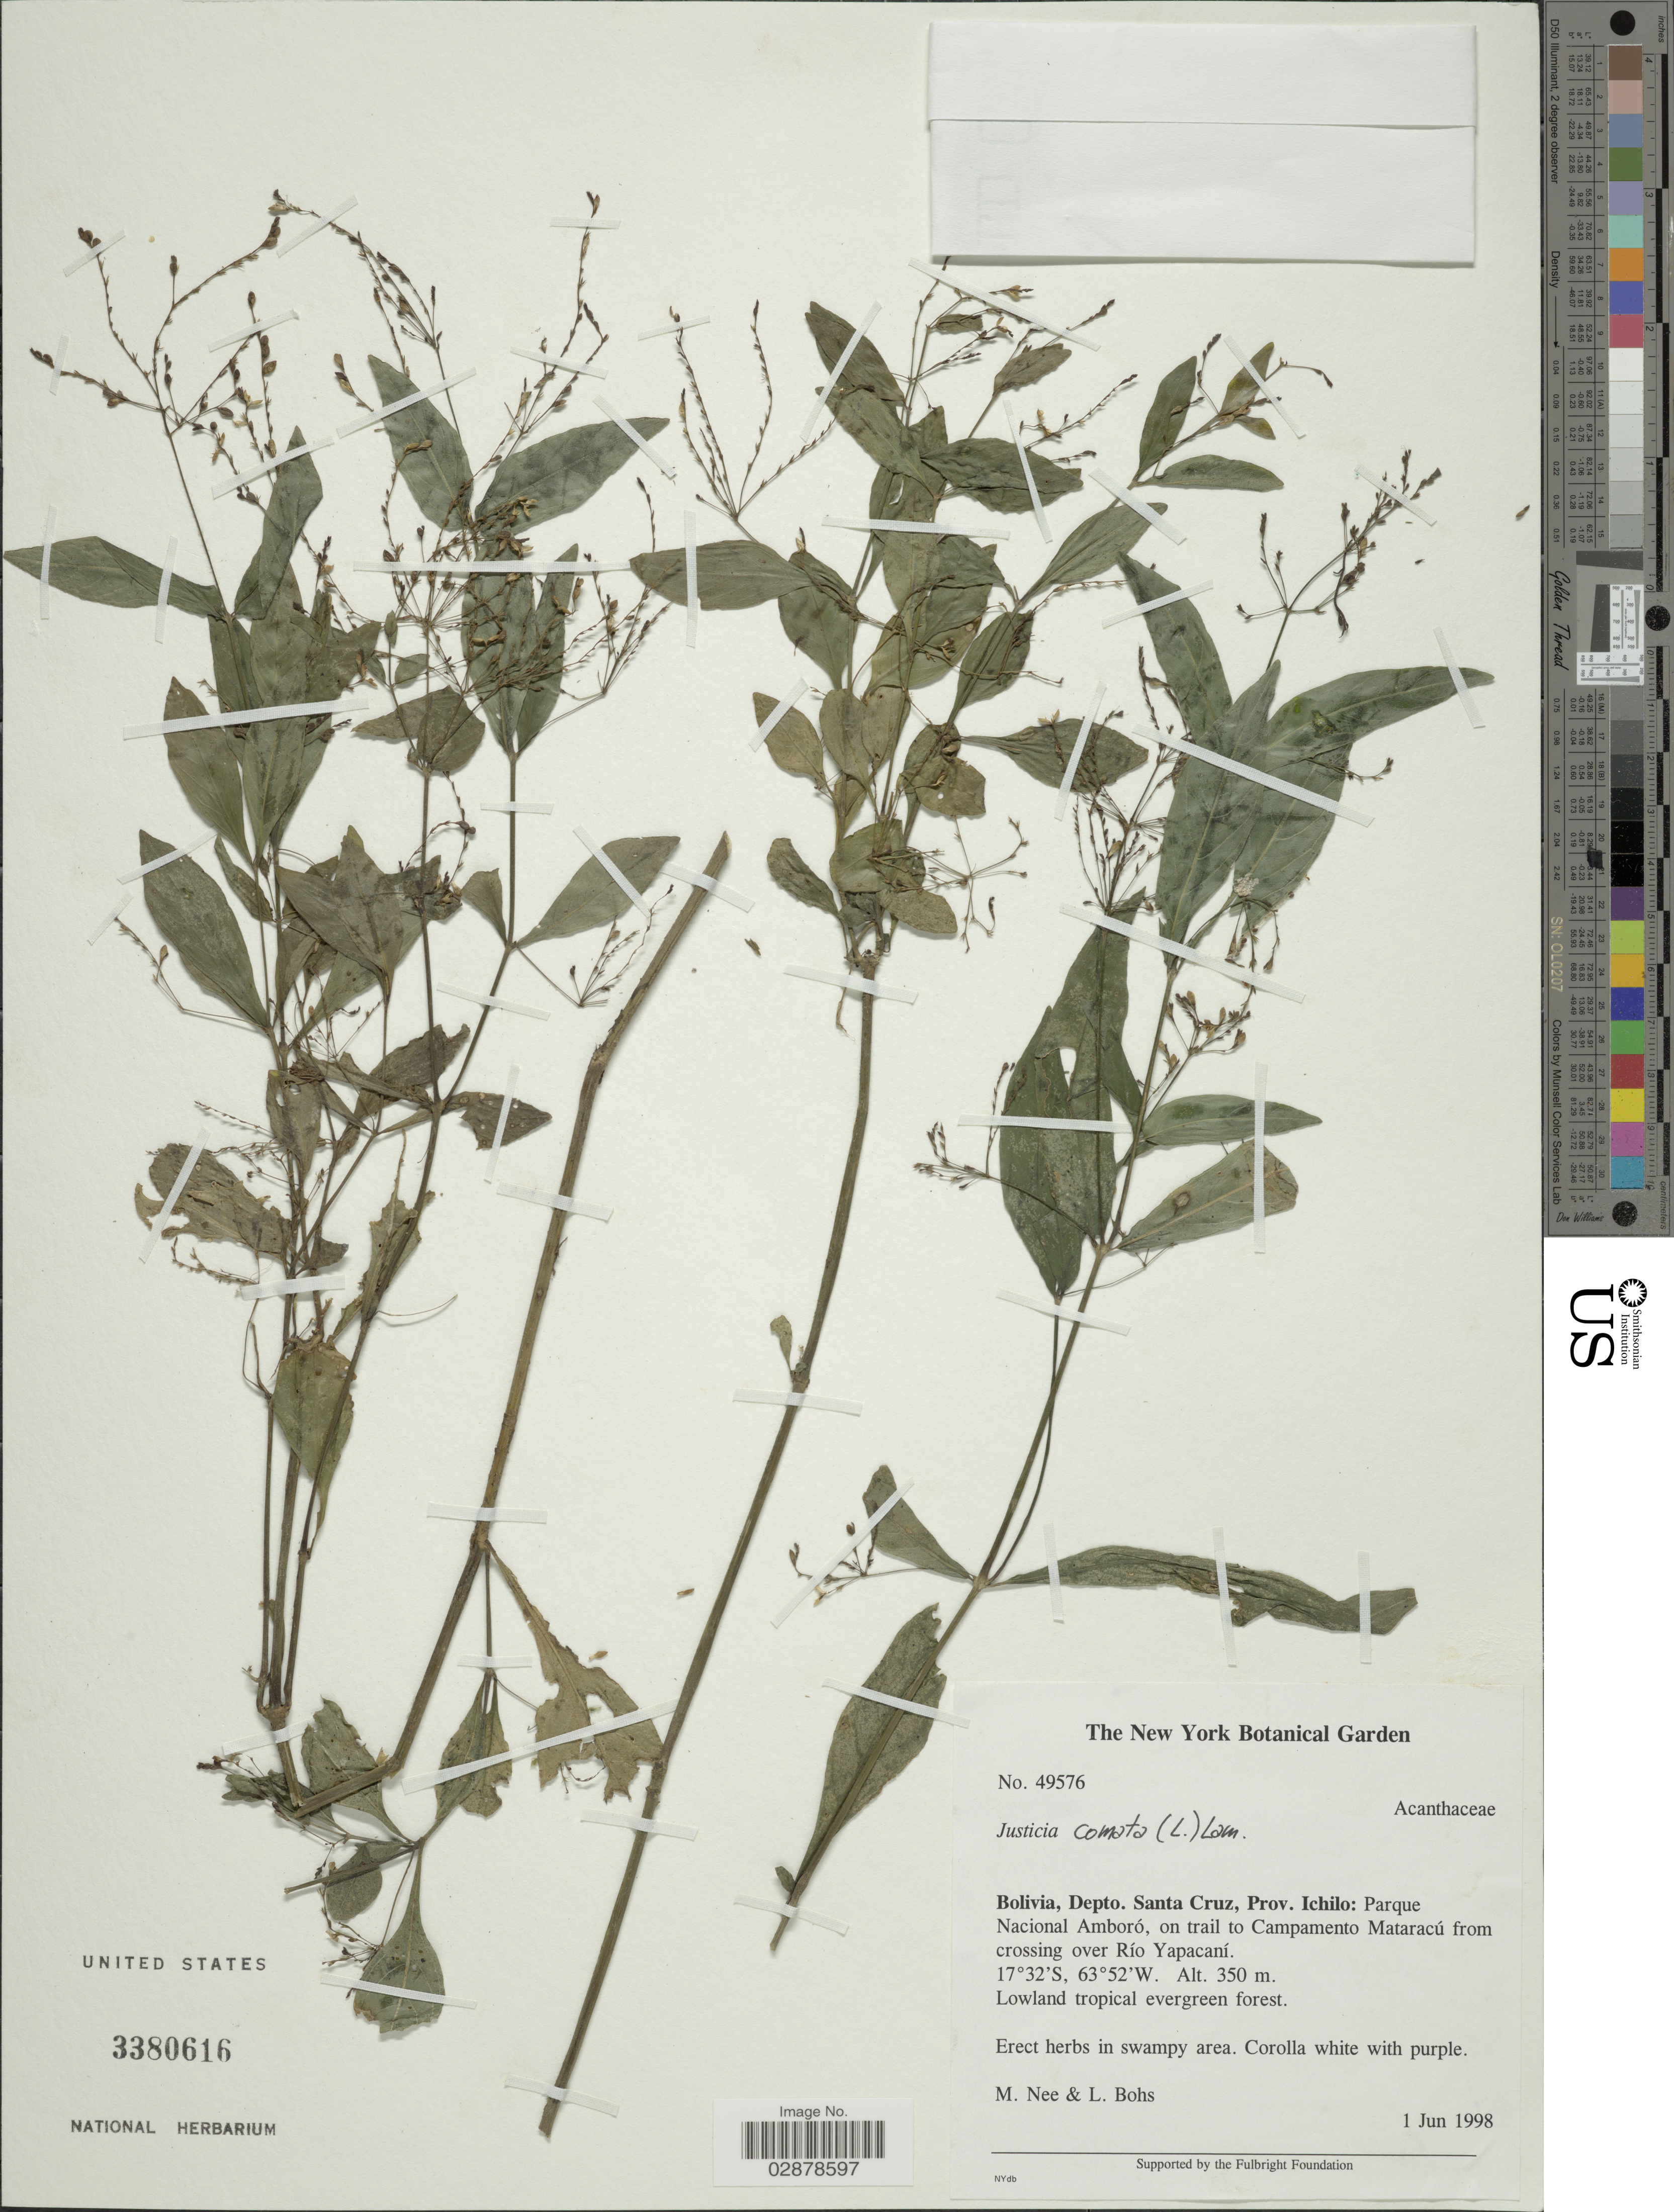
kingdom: Plantae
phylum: Tracheophyta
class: Magnoliopsida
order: Lamiales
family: Acanthaceae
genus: Justicia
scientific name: Justicia comata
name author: (L.) Lam.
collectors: M. Nee & L. A. Bohs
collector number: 49576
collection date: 1998-06-01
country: Bolivia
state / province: Santa Cruz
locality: Depto. Santa Cruz, Prov. Ichilo: Parque Nacional Amboró, on trail to Campamento Mataracú from crossing Río Yapacaní.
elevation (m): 350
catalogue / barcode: US 3380616